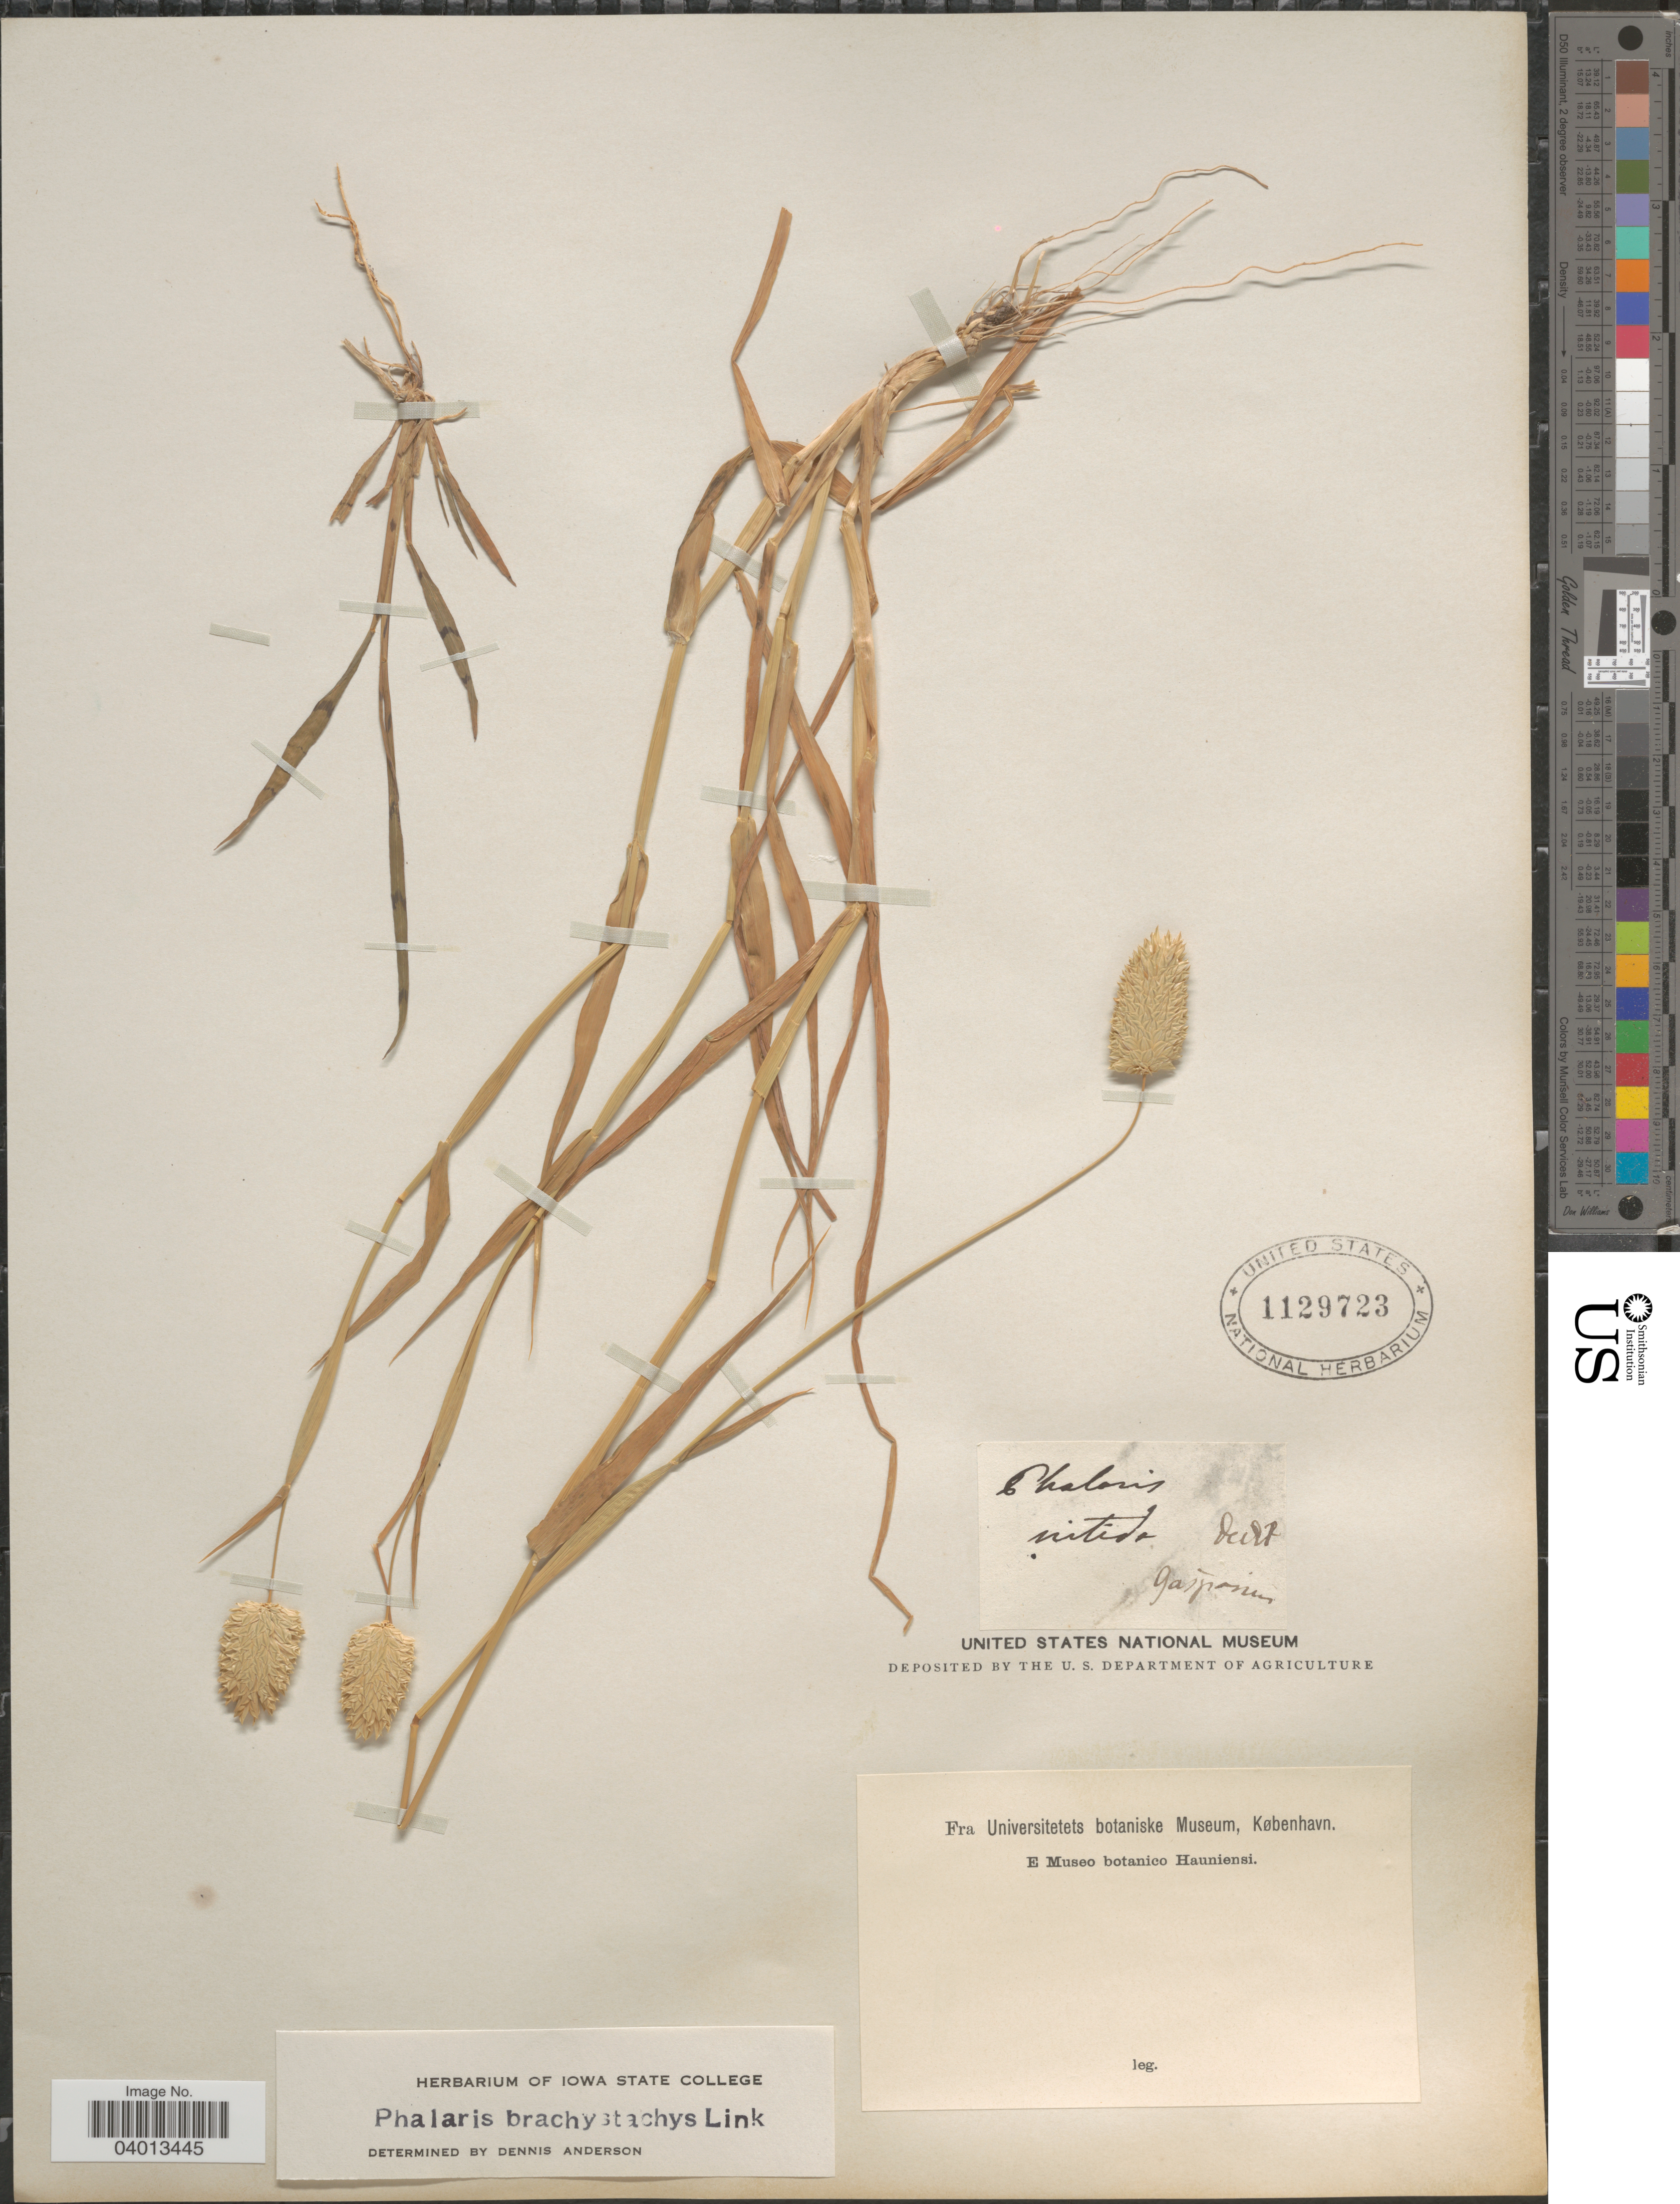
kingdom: Plantae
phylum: Tracheophyta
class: Liliopsida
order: Poales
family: Poaceae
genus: Phalaris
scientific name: Phalaris brachystachys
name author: Link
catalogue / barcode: US 1129723